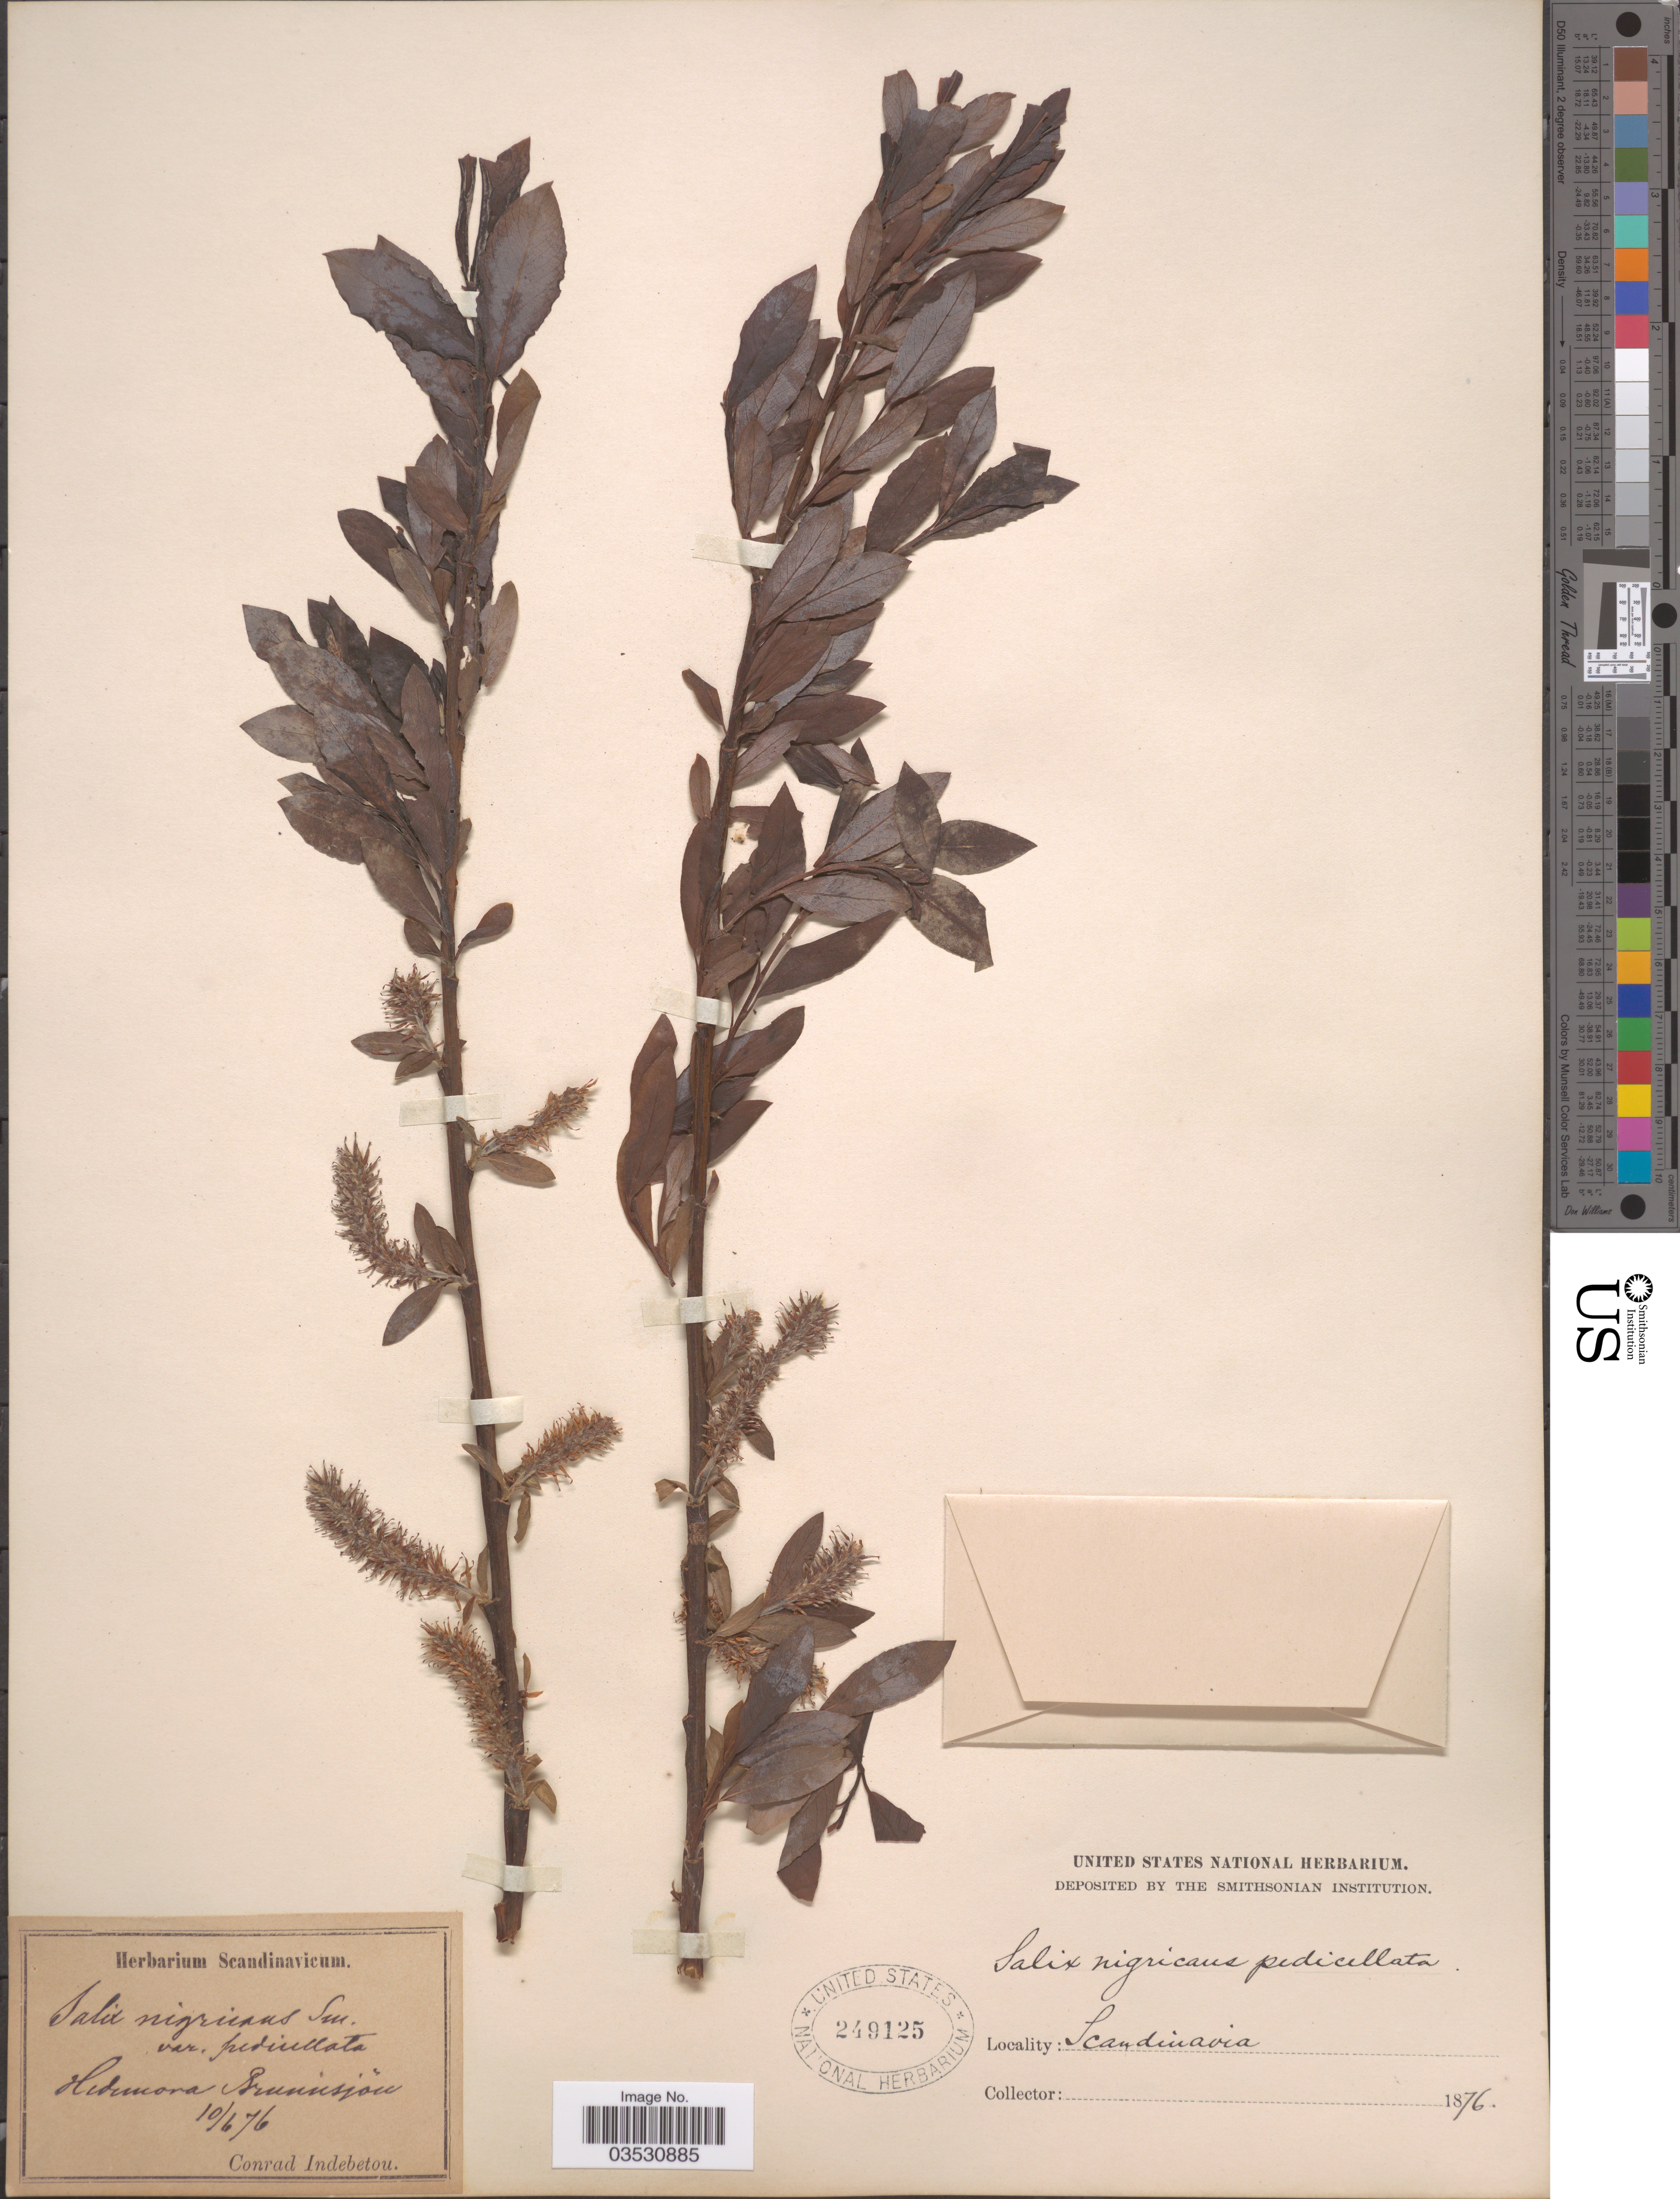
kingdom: Plantae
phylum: Tracheophyta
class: Magnoliopsida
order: Malpighiales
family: Salicaceae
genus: Salix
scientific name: Salix pedicellata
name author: Desf.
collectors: C. Indebetou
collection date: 1876-06-10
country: Sweden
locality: Scandinavia. Hedemora Brunnsjon.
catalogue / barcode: US 249125